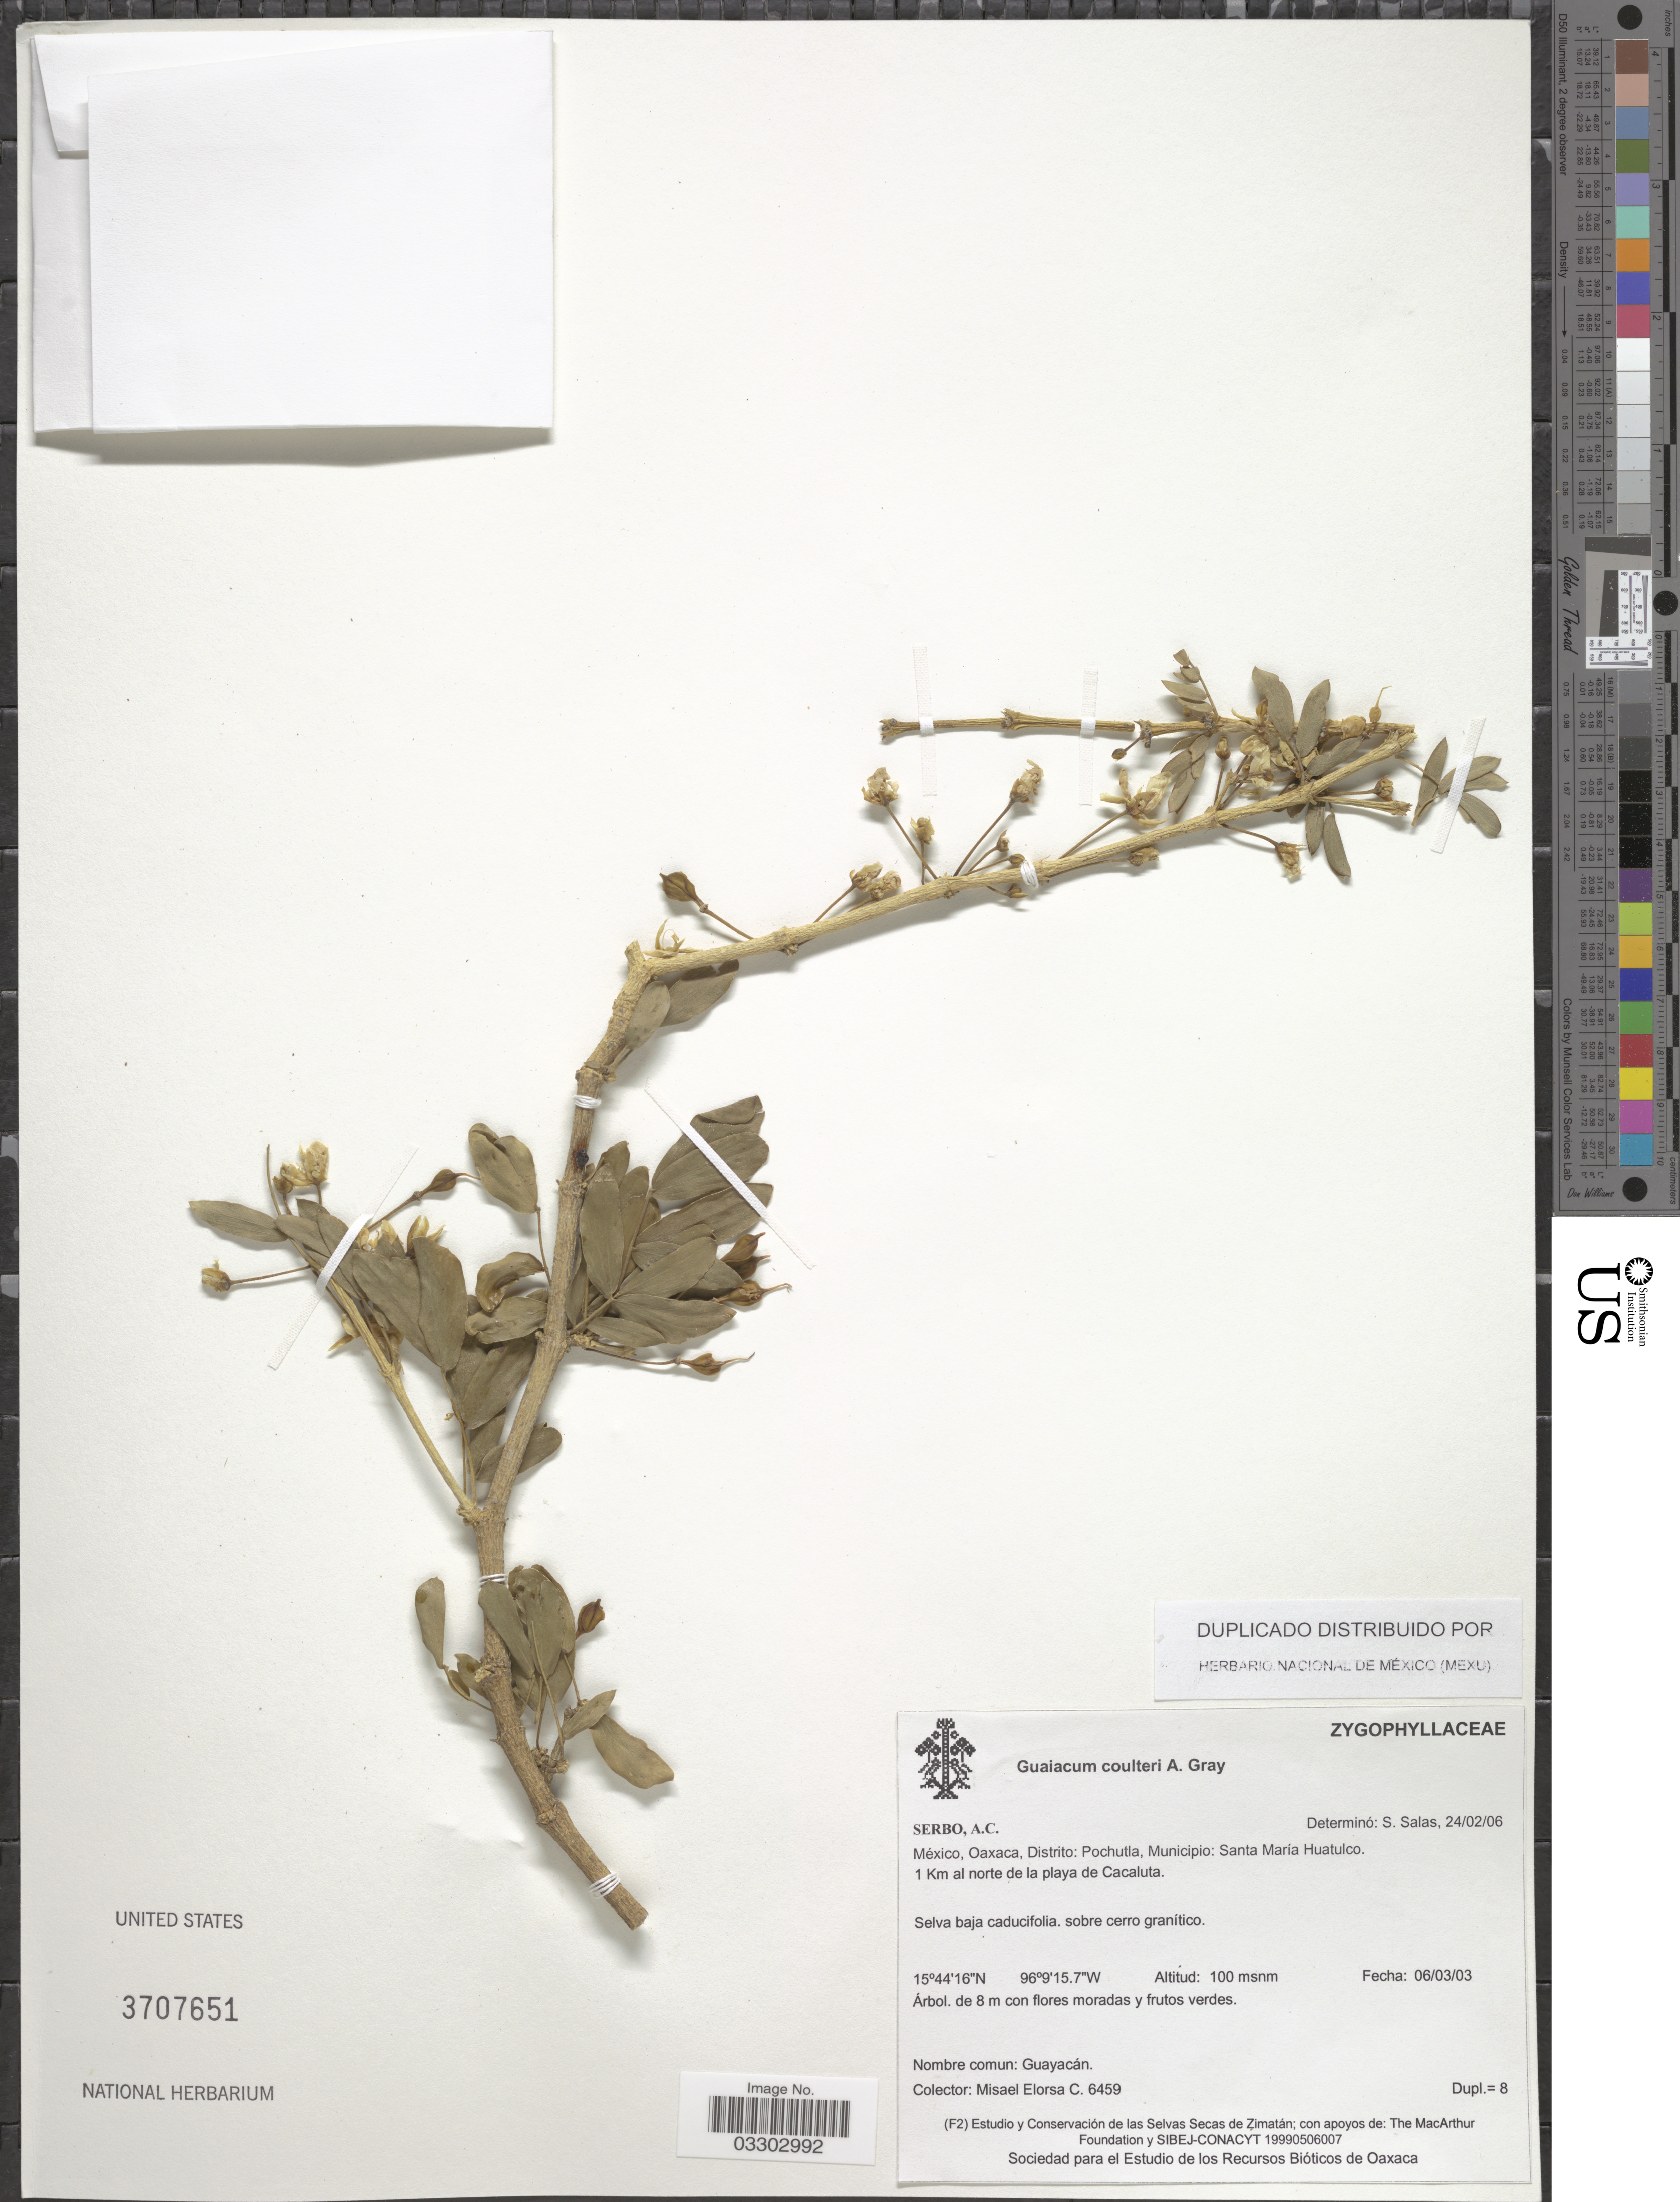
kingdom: Plantae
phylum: Tracheophyta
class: Magnoliopsida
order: Zygophyllales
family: Zygophyllaceae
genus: Guaiacum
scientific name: Guaiacum coulteri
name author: A. Gray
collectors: M. Elorsa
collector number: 6459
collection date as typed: Transcribed d/m/y: 6/3/3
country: Mexico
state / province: Oaxaca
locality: Distrito: Pochutla, Municipio: Santa María Huatulco. 1 Km al norte de la playa de Cacaluta.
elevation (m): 100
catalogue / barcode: US 3707651